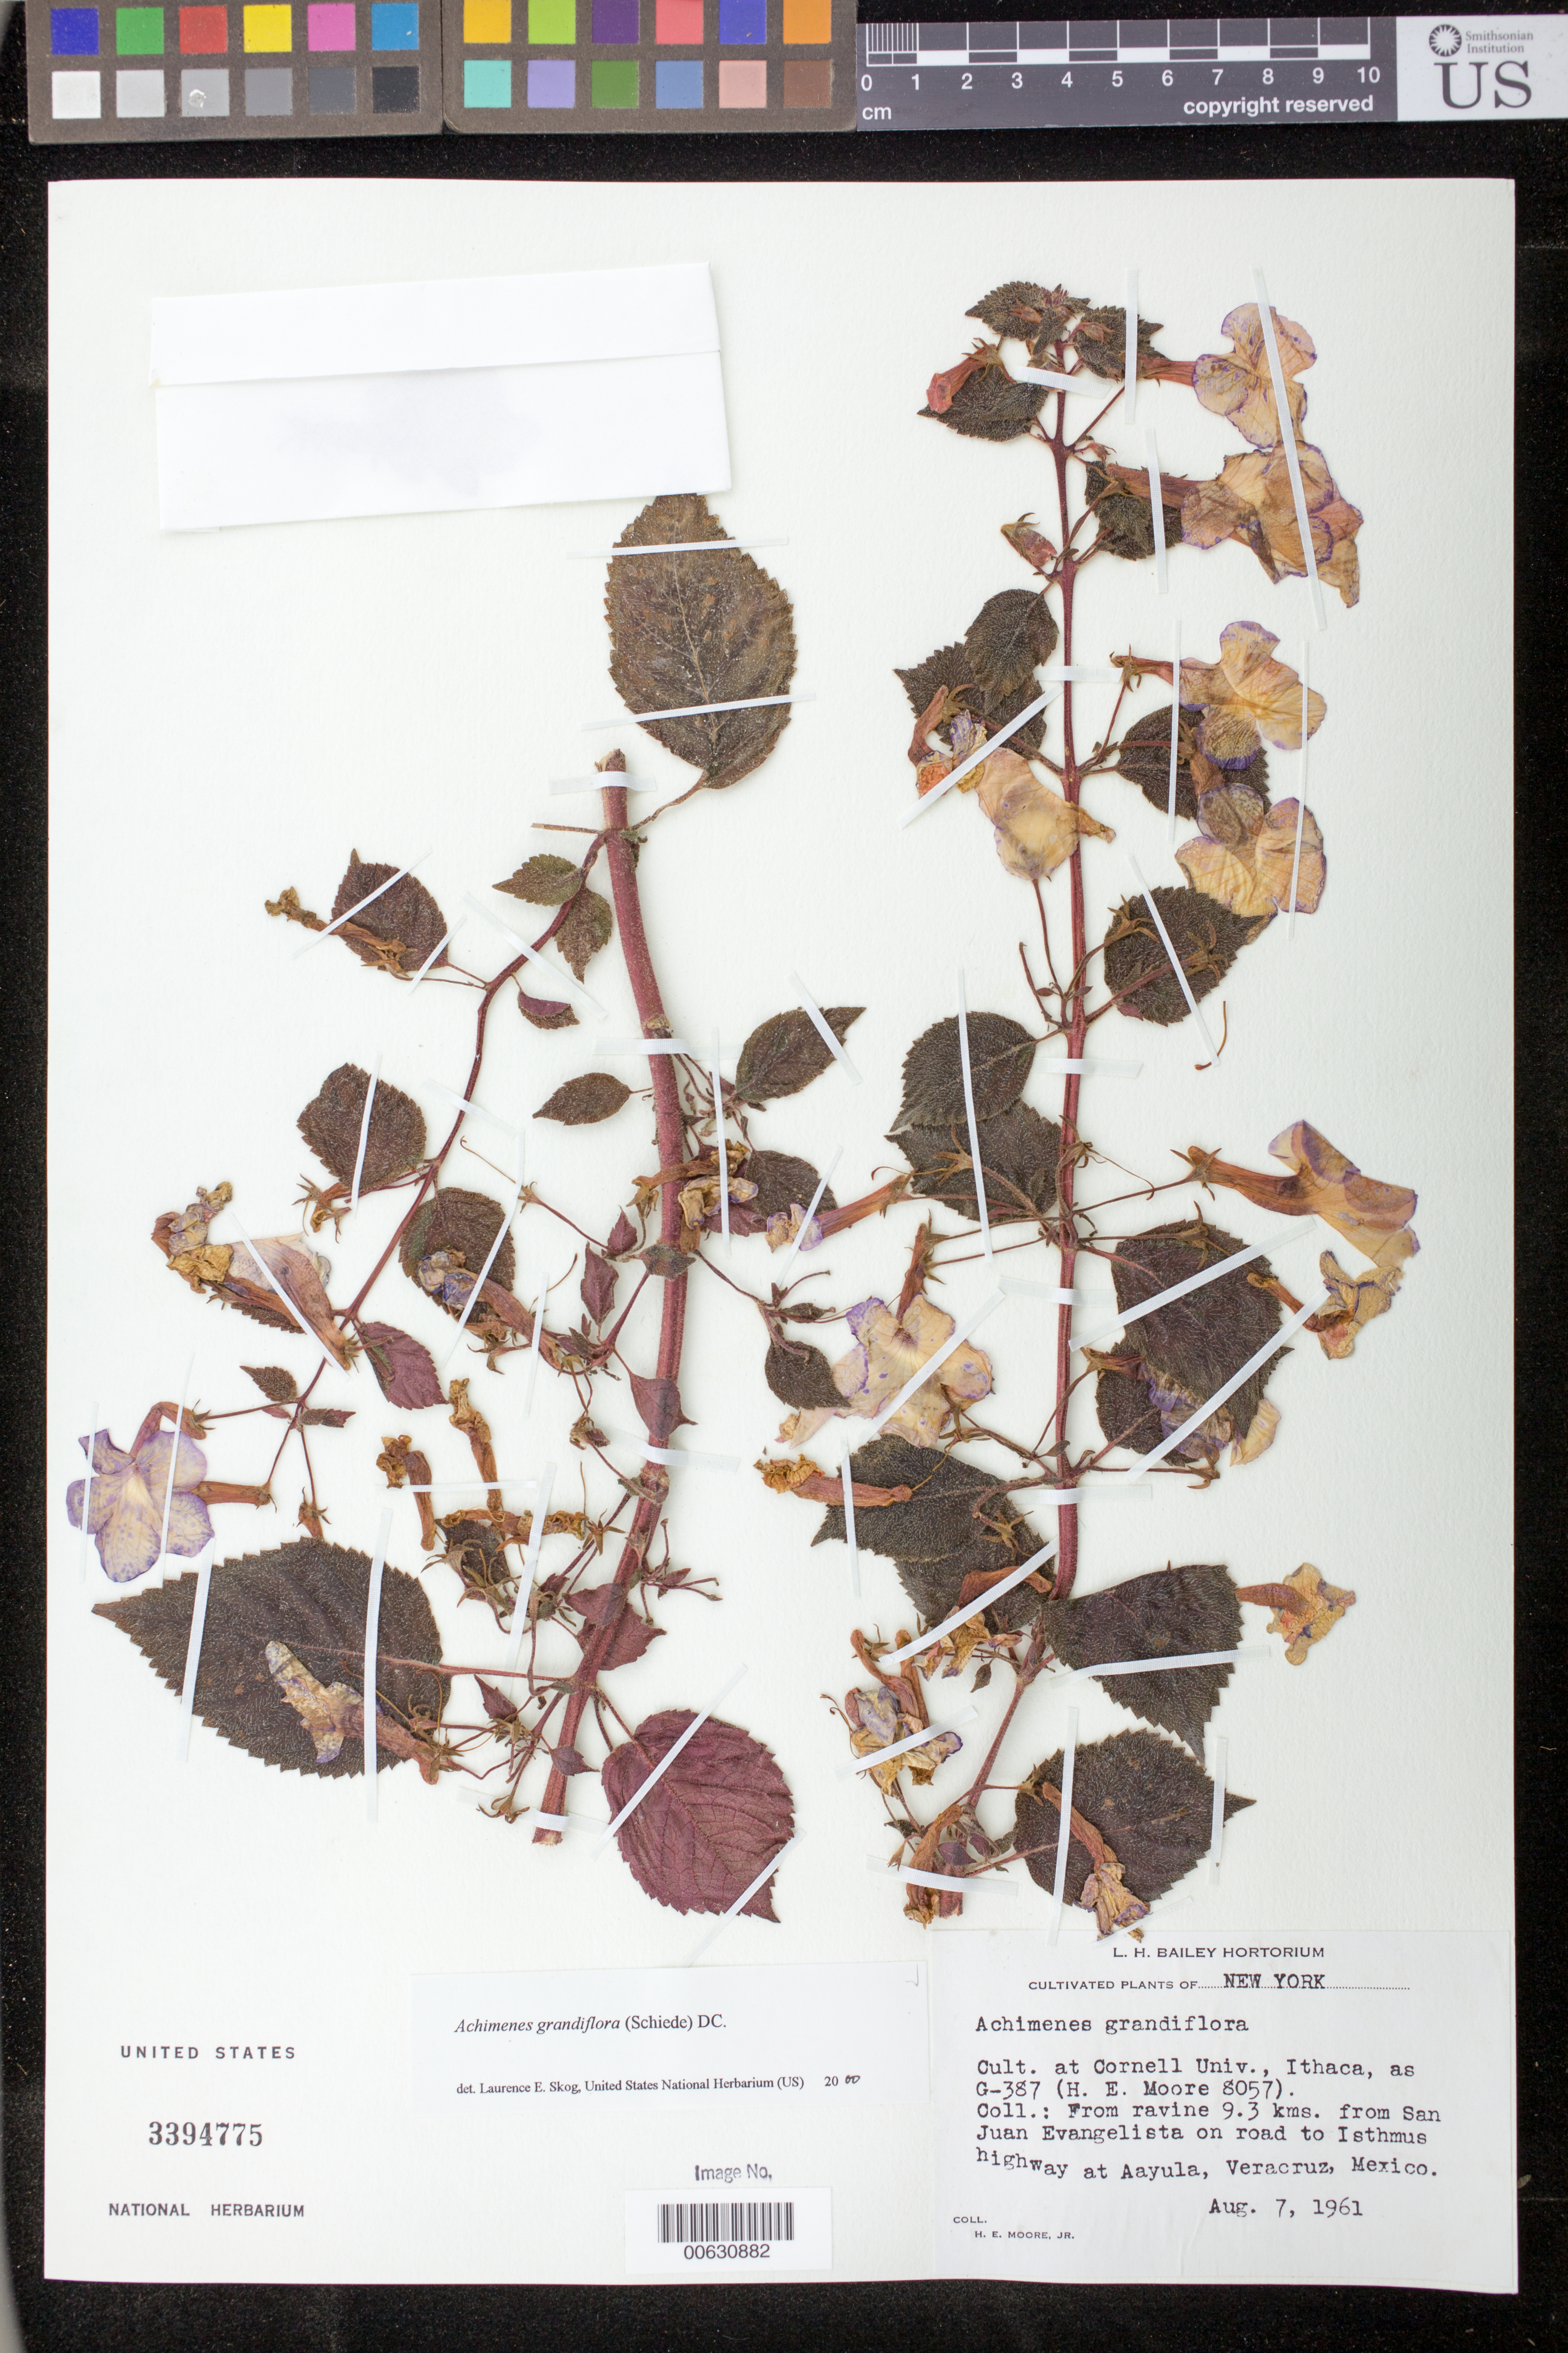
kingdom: Plantae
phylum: Tracheophyta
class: Magnoliopsida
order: Lamiales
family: Gesneriaceae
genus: Achimenes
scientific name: Achimenes grandiflora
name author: (Schiede) DC.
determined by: Skog, Laurence E.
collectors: H. E. Moore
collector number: s.n. [G-387]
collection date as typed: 07 Aug 1961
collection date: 1961-08-07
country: Mexico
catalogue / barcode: US 3394775